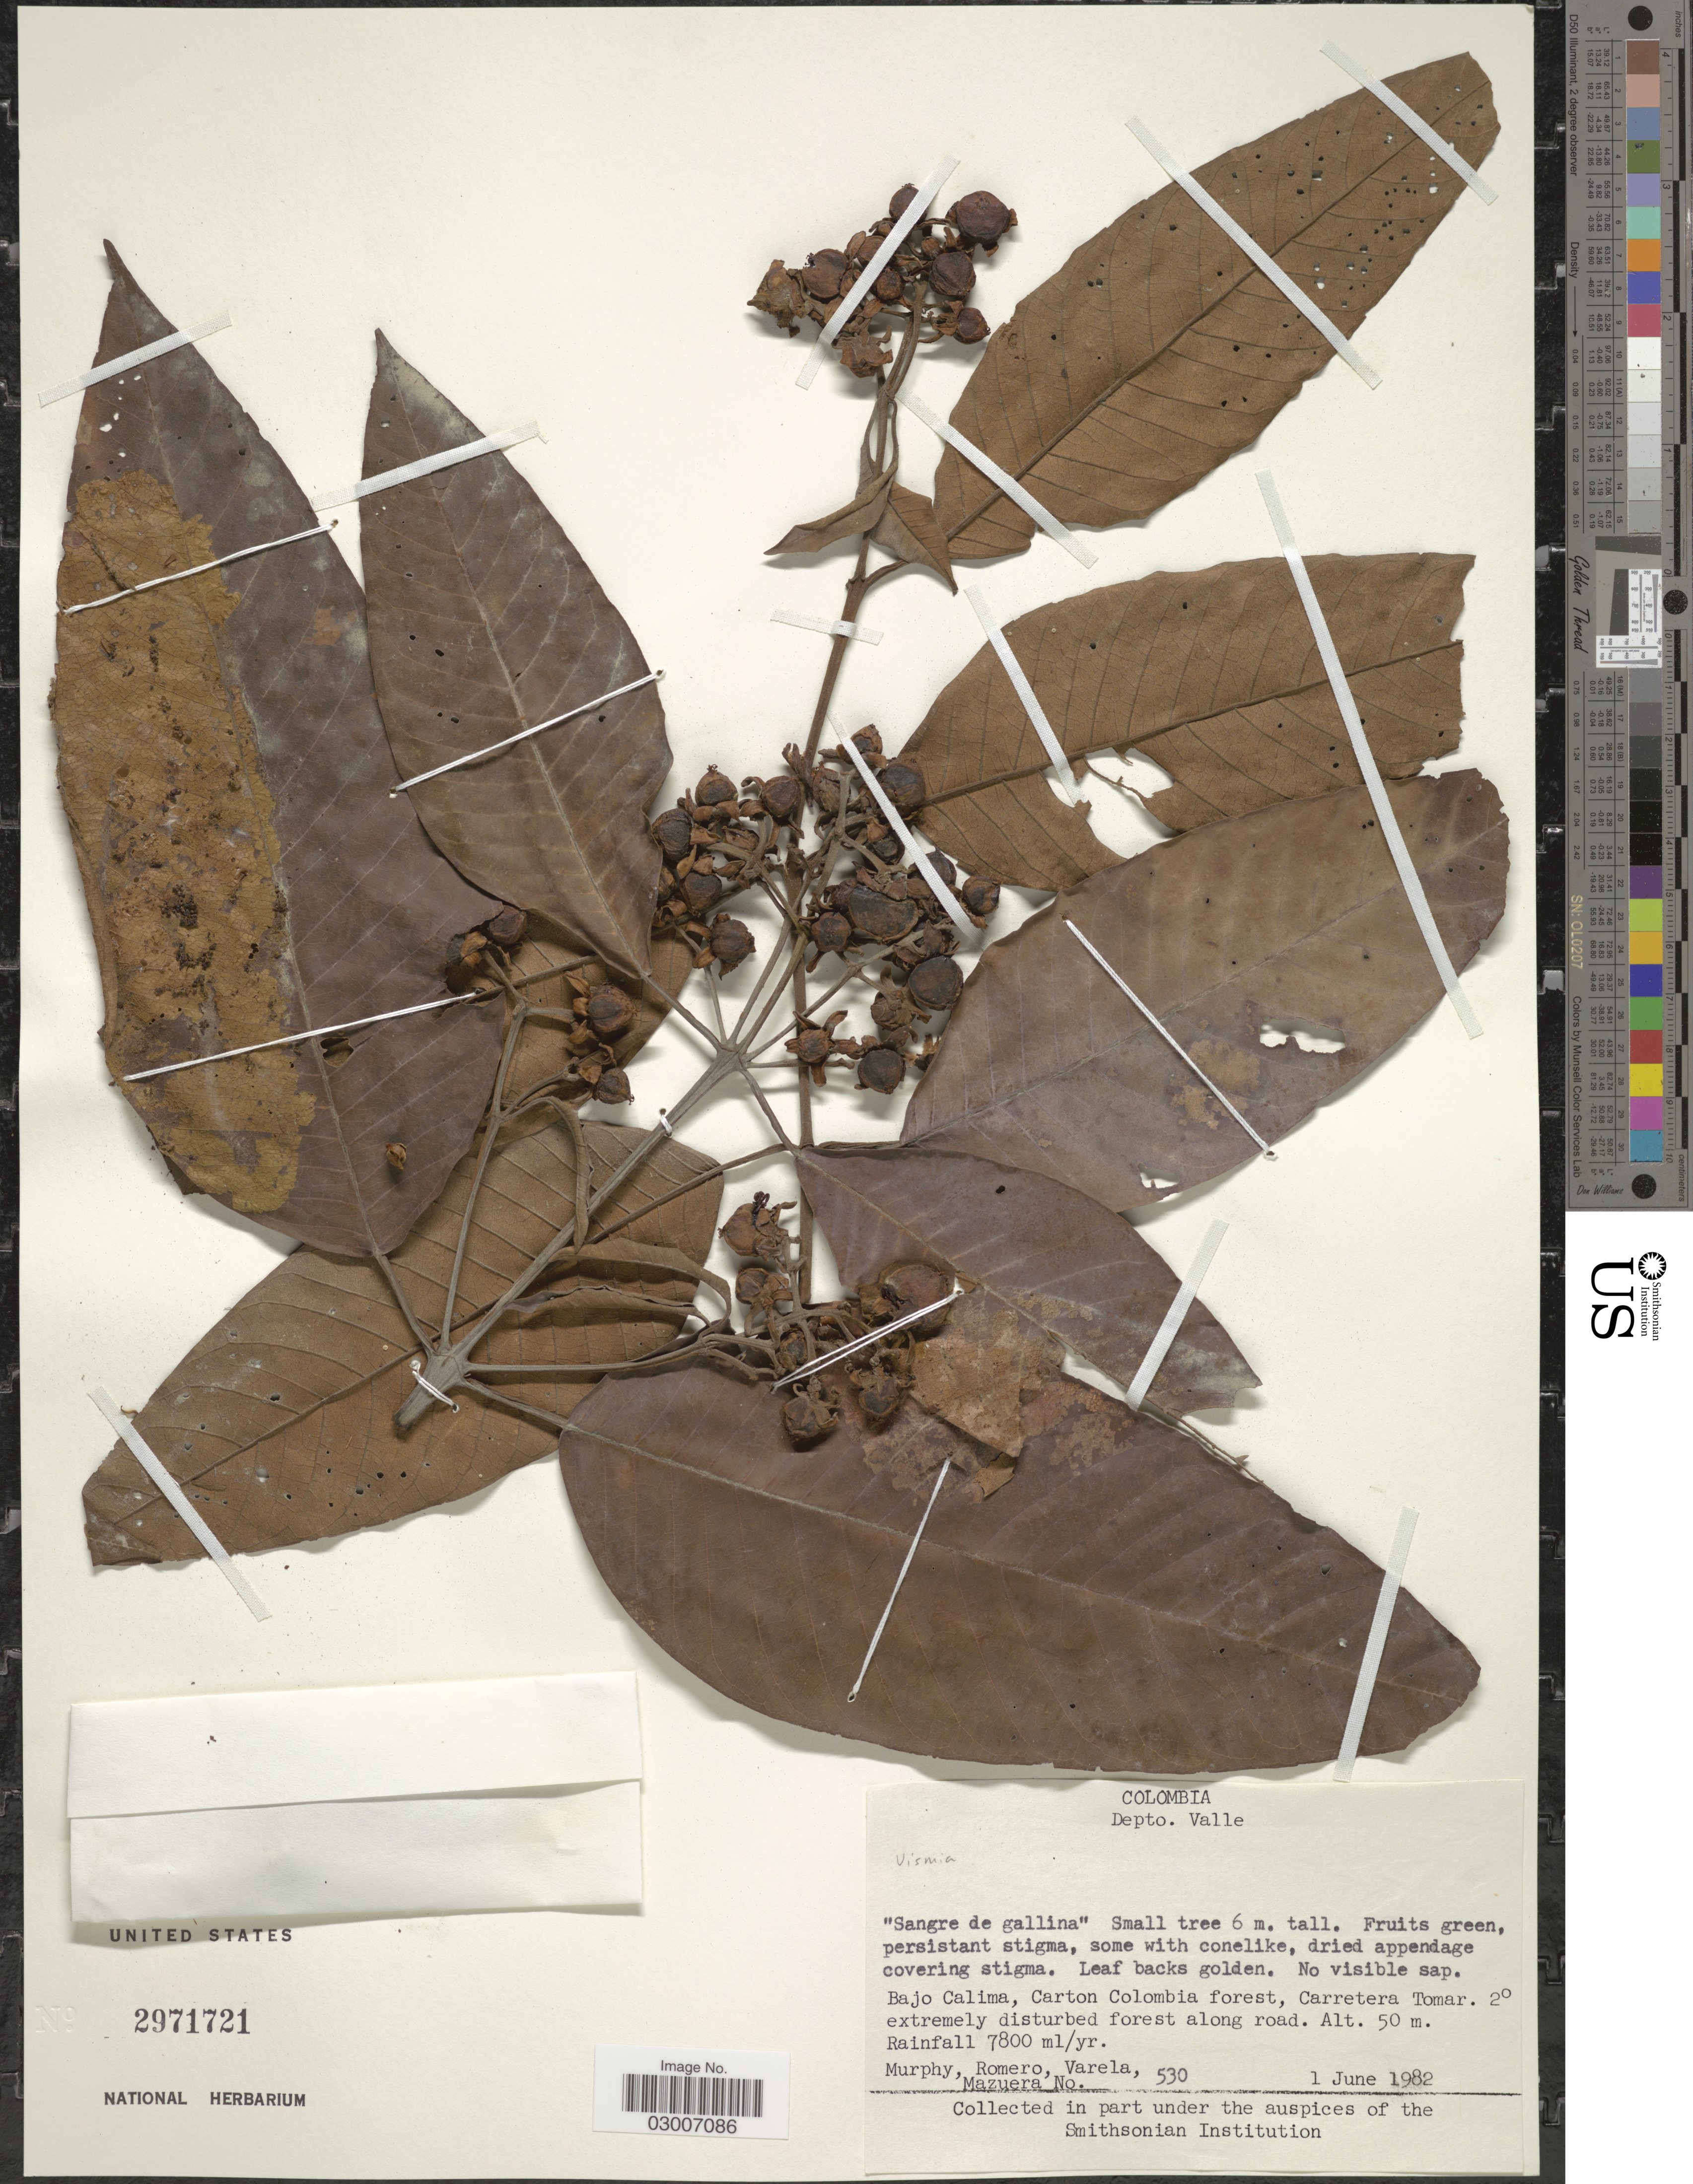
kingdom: Plantae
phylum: Tracheophyta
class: Magnoliopsida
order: Malpighiales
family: Hypericaceae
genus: Vismia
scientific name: Vismia sp.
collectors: -. Murphy, -. Romero, -. Varela & -. Mazuera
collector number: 530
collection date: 1982-06-01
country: Colombia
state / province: Valle del Cauca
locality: Depto. Valle. Bajo Calima, Carton Colombia forest, Carretera Tomar.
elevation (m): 50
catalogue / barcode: US 2971721